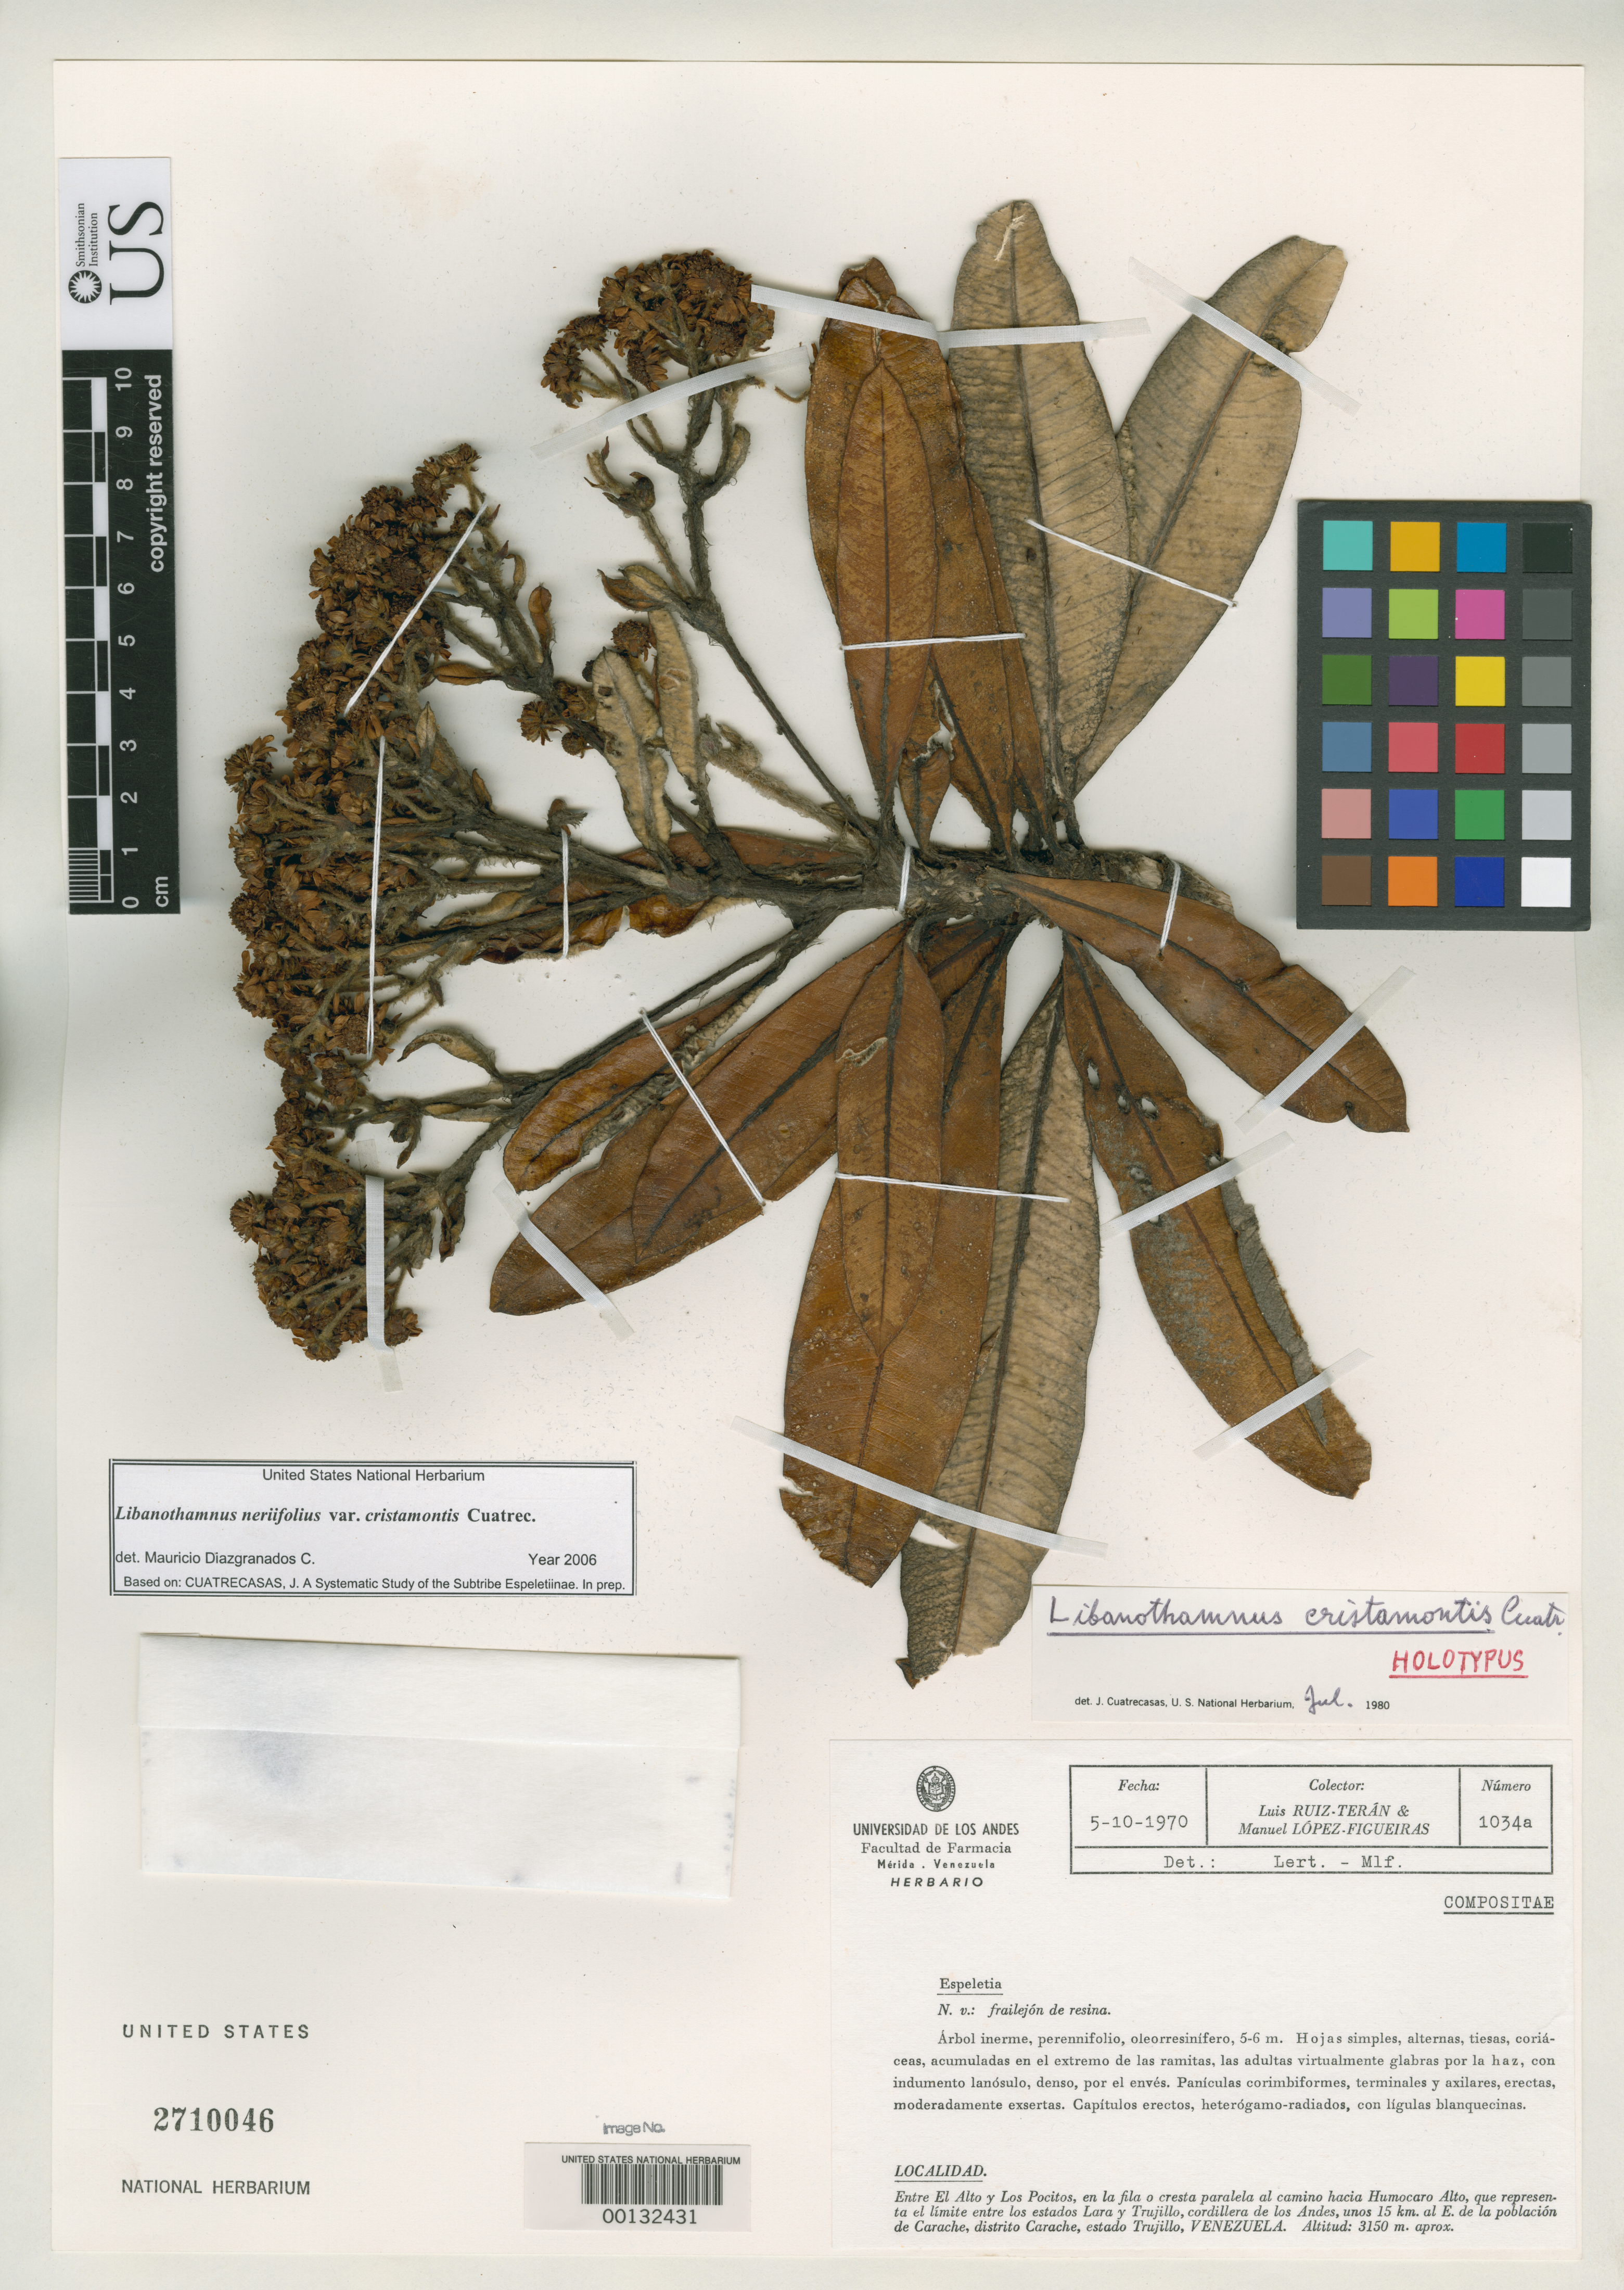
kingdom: Plantae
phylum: Tracheophyta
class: Magnoliopsida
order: Asterales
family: Asteraceae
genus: Libanothamnus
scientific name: Libanothamnus cristamontis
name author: Cuatrec.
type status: Holotype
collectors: L. E. Ruíz-Terán & M. López Figueiras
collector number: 1034 a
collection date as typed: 05 Oct 1970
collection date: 1970-10-05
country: Venezuela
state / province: Trujillo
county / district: Carache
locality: Entre El Alto & Los Pocitos, camino hacia Humocaro Alto, limite entre Estados Lara & Trujillo, Cordillera de Los Andes. [Between El Alto & Los Pocitos, road toward Humocaro Alto, boundary between Lara & Trujill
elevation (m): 3150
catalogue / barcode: US 2710046